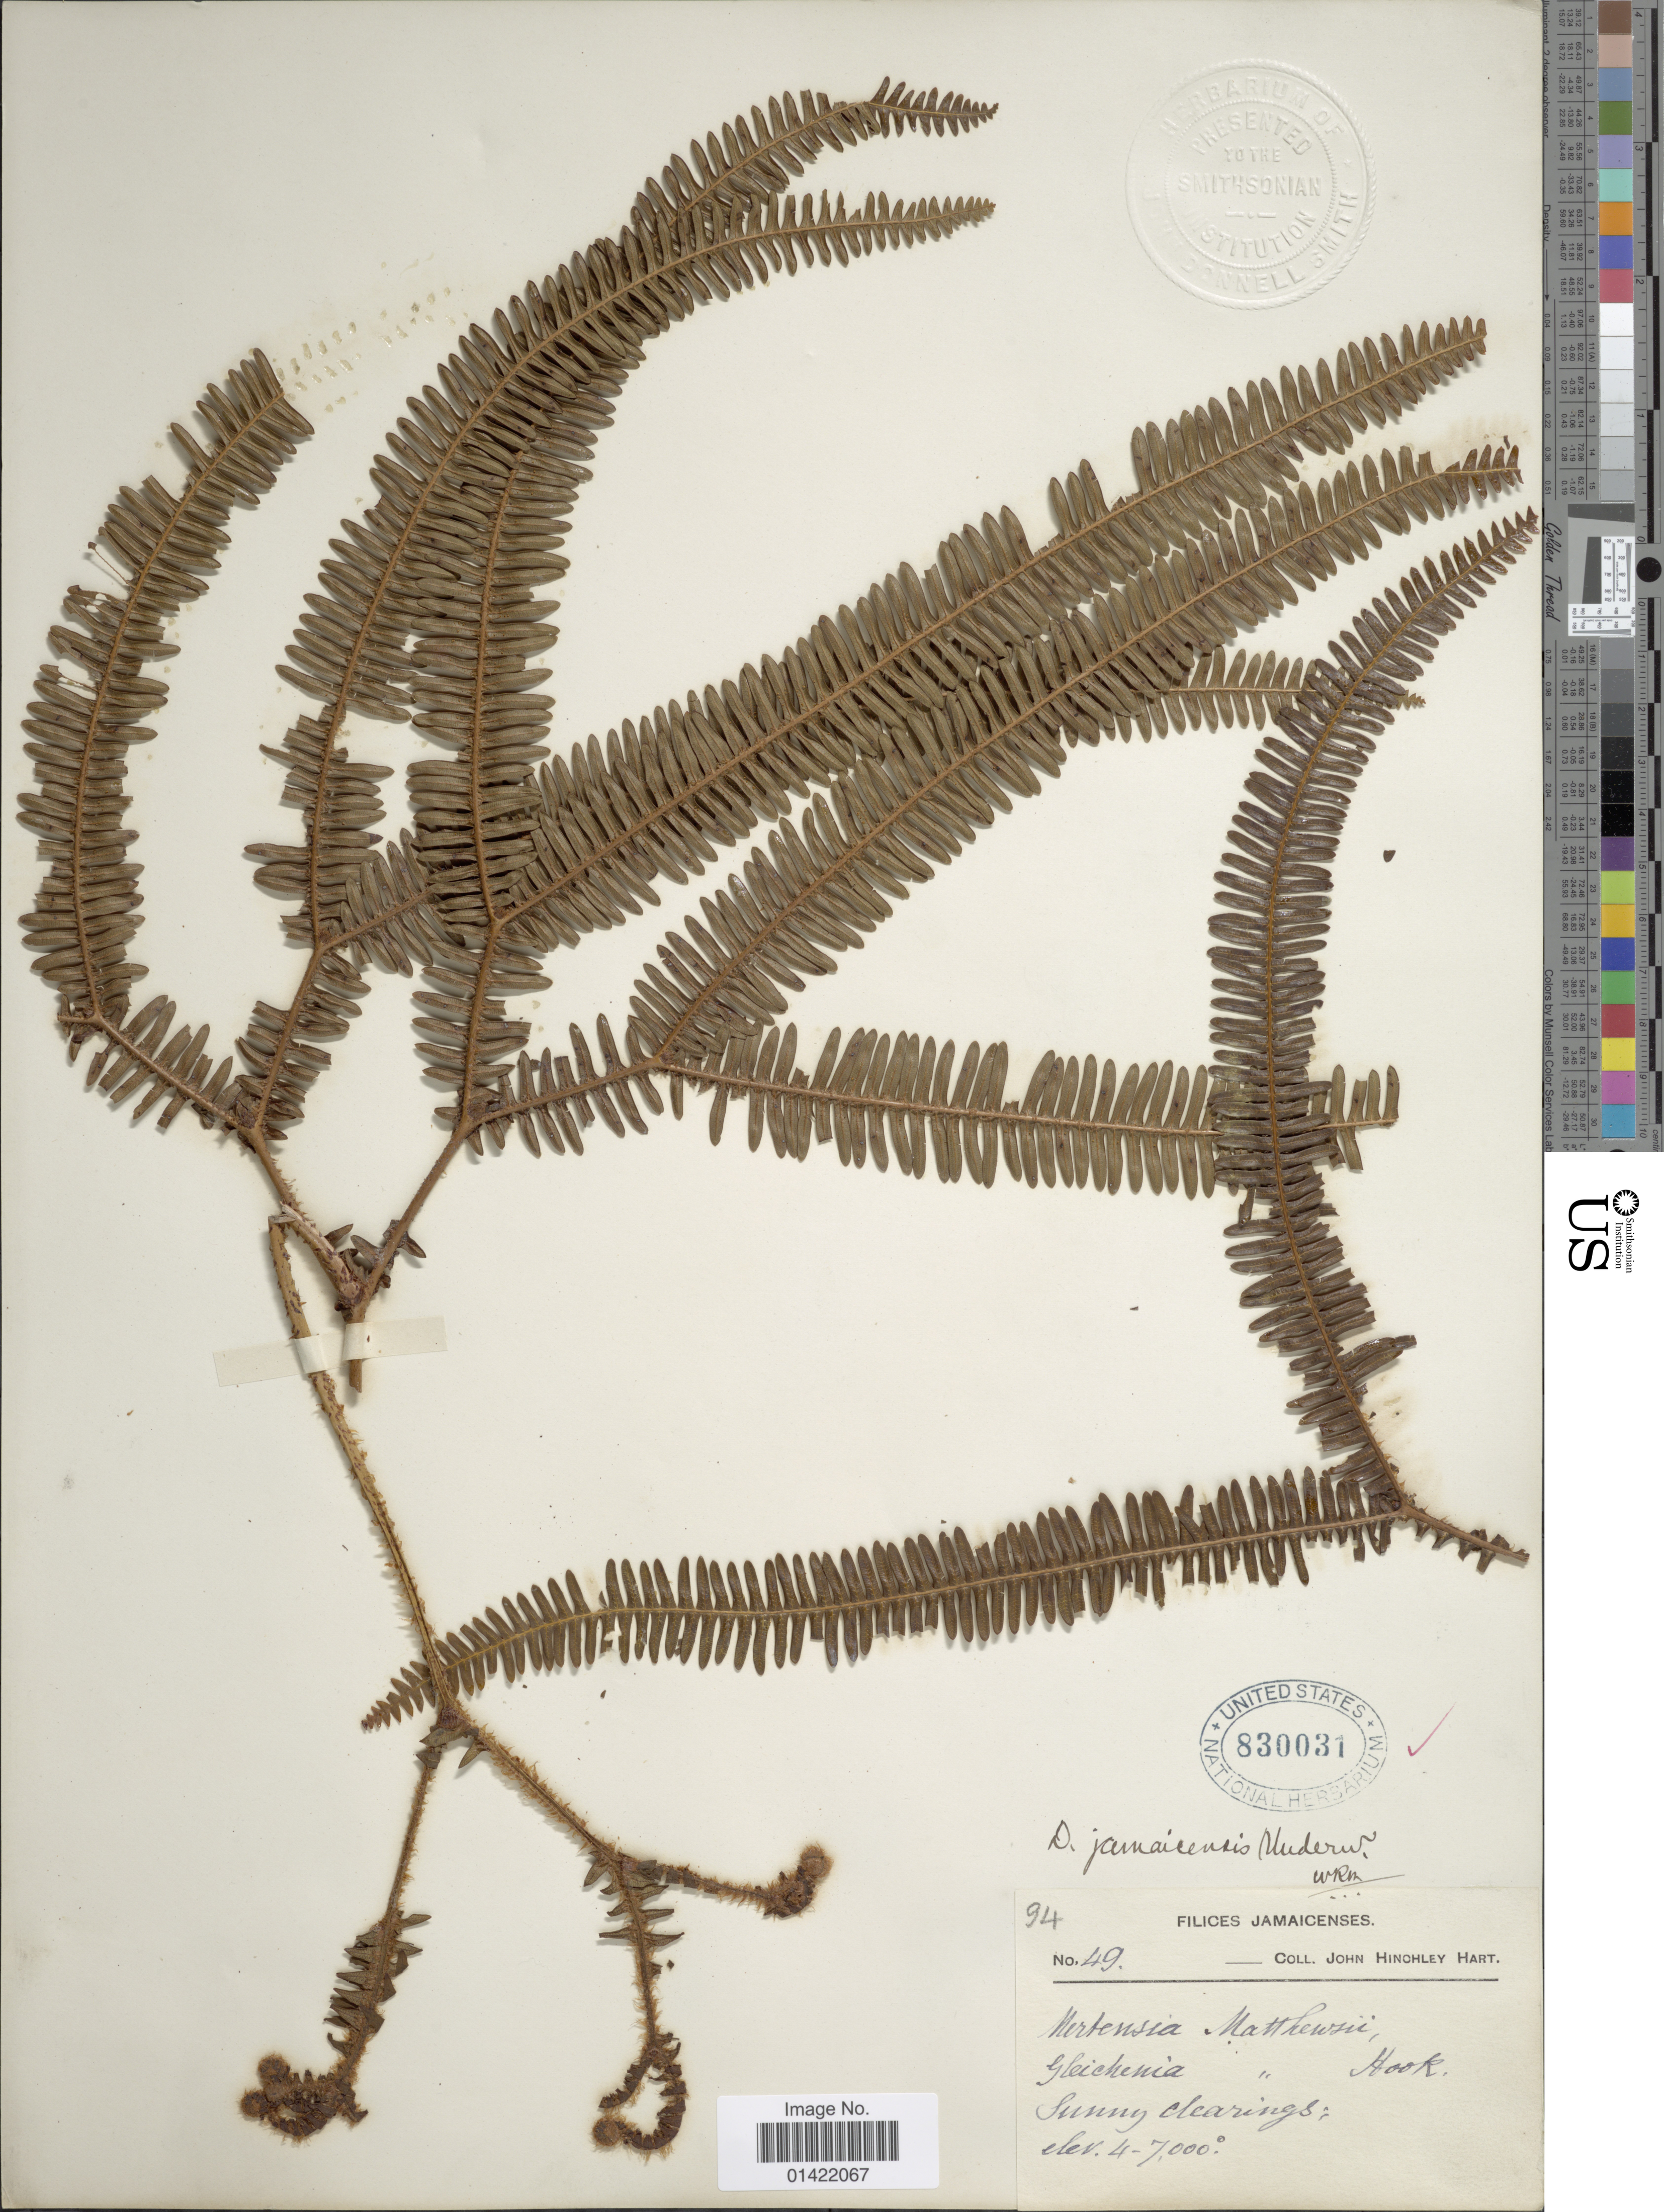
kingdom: Plantae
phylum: Tracheophyta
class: Polypodiopsida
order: Gleicheniales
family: Gleicheniaceae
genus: Sticherus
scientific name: Sticherus jamaicensis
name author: (Underw.) Nakai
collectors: J. H. Hart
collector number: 49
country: Jamaica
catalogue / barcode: US 830031